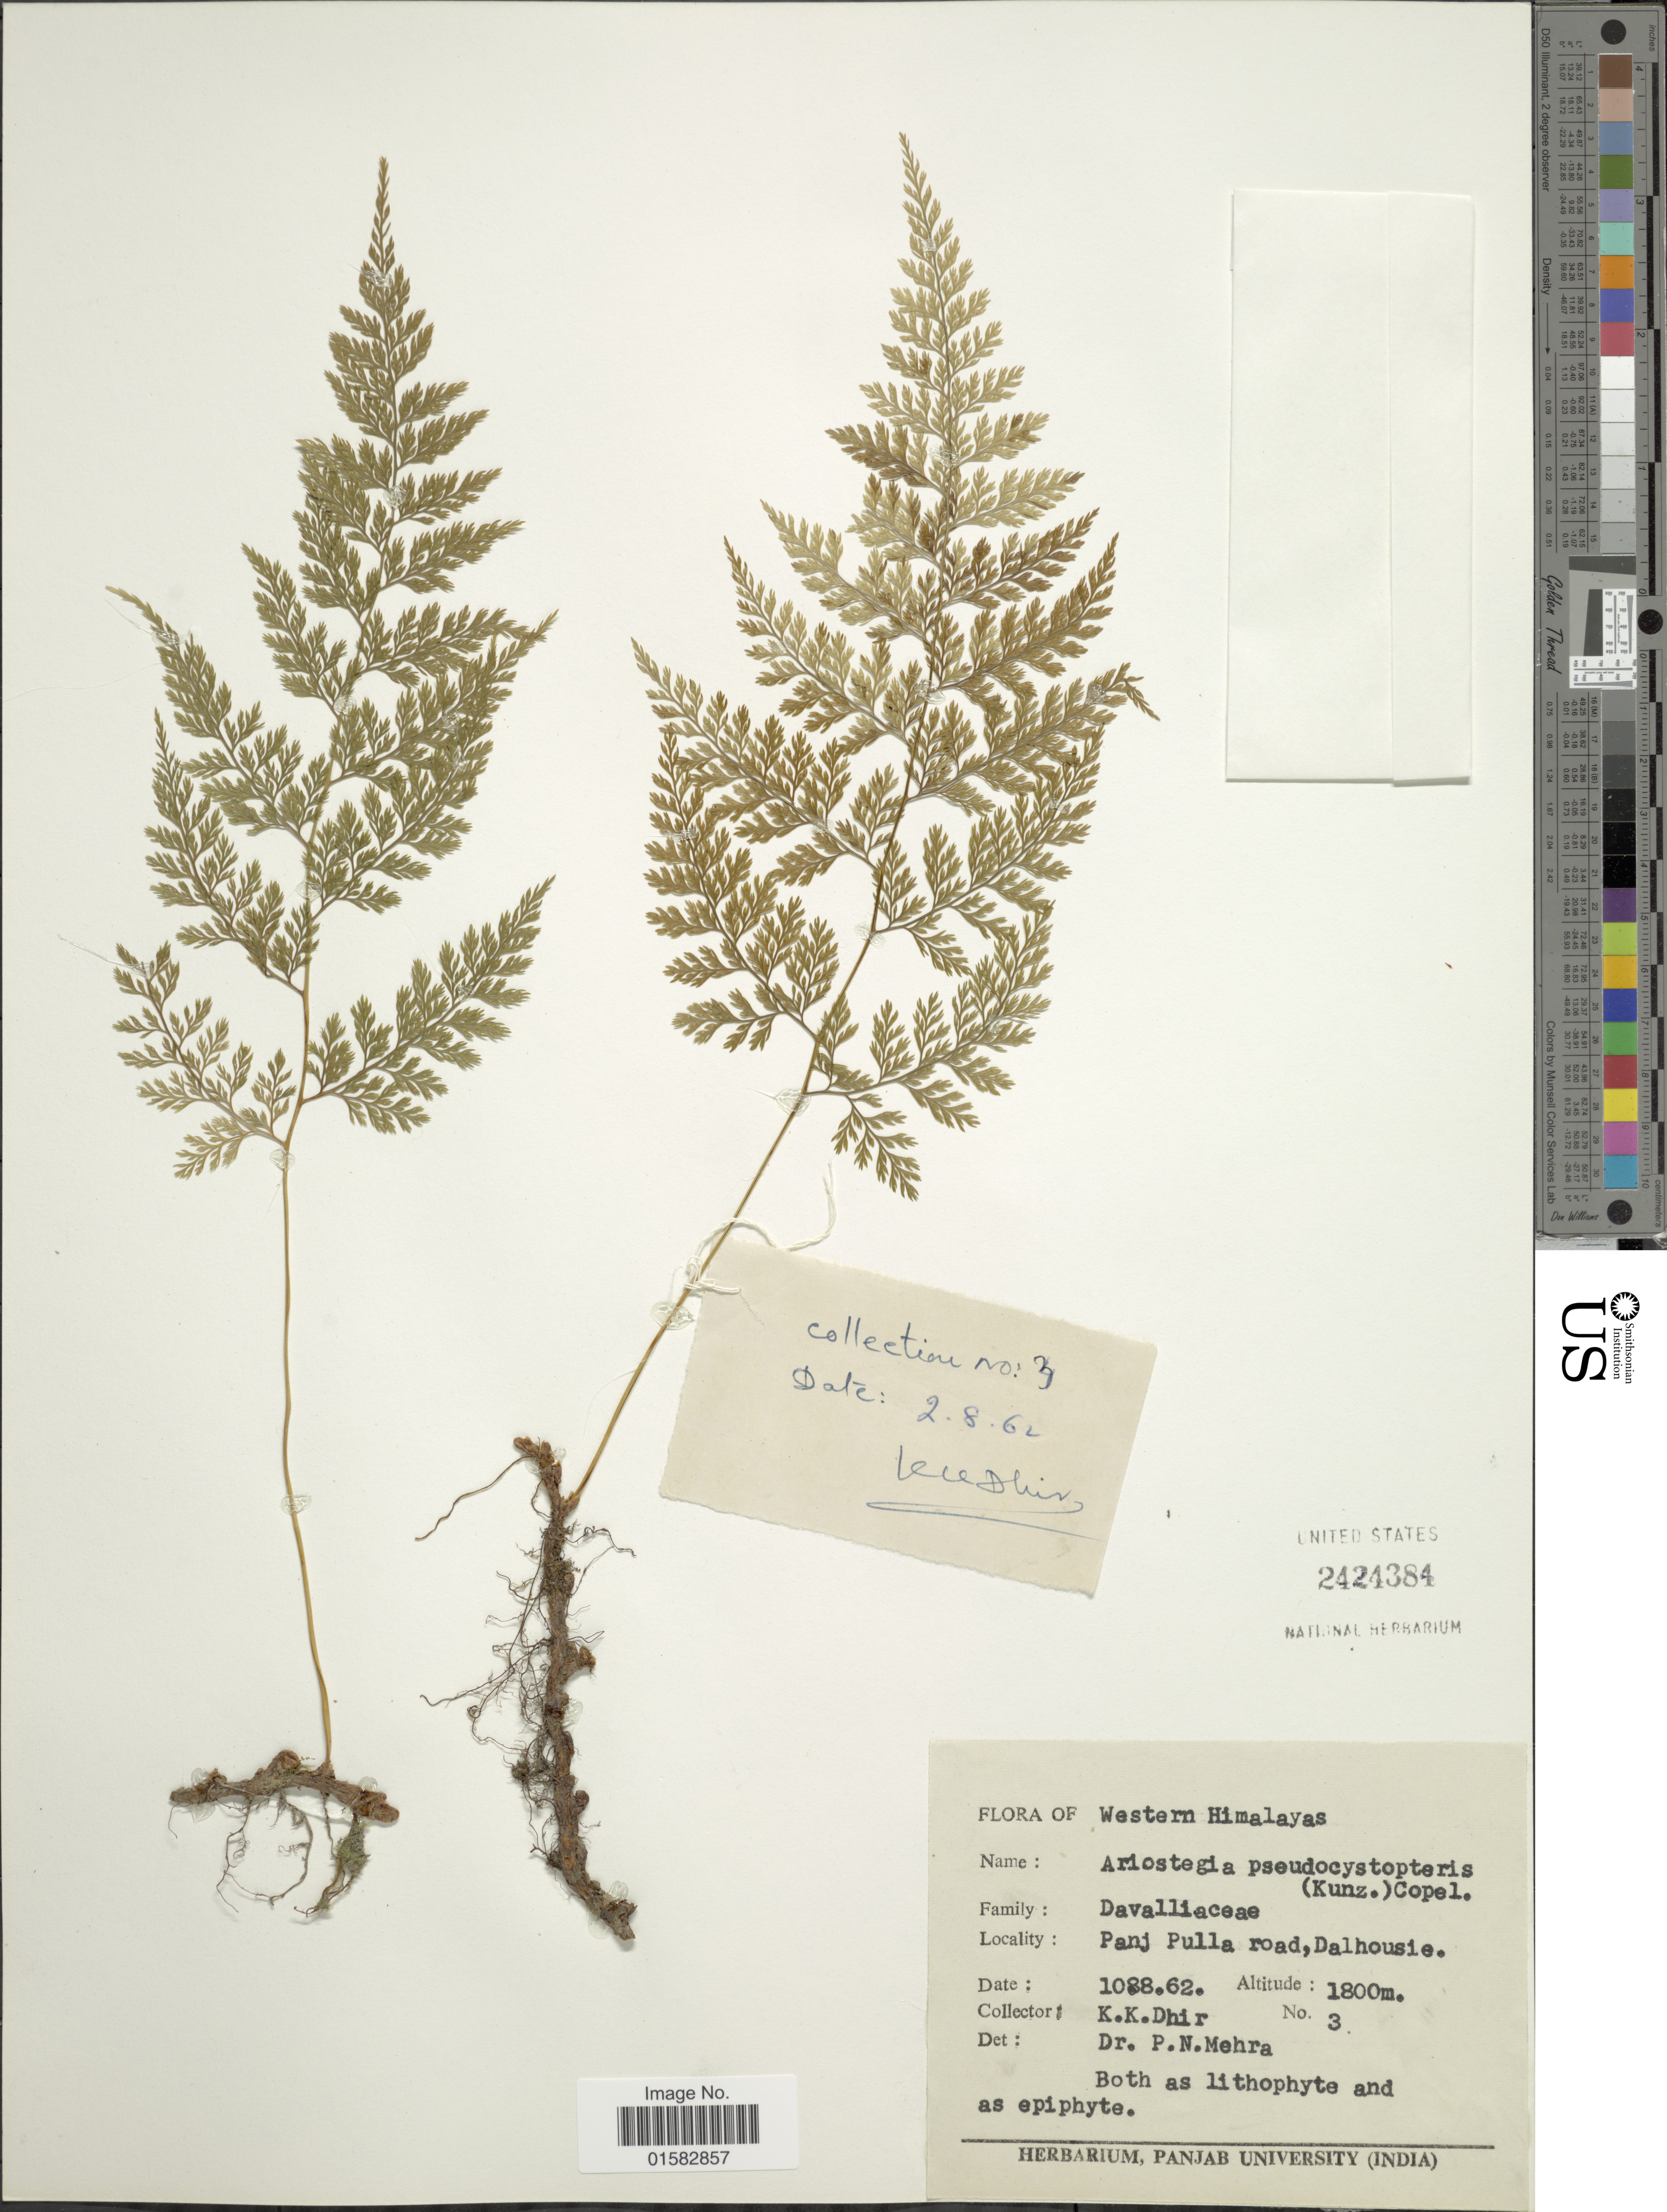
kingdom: Plantae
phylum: Tracheophyta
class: Polypodiopsida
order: Polypodiales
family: Davalliaceae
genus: Davallia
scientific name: Davallia pulchra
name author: D. Don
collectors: K. Dhir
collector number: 3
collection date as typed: Transcribed d/m/y: 10/8/62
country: India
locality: Western Himalayas, Panj Pulla Road, Dalhousie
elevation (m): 1800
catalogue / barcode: US 2424384